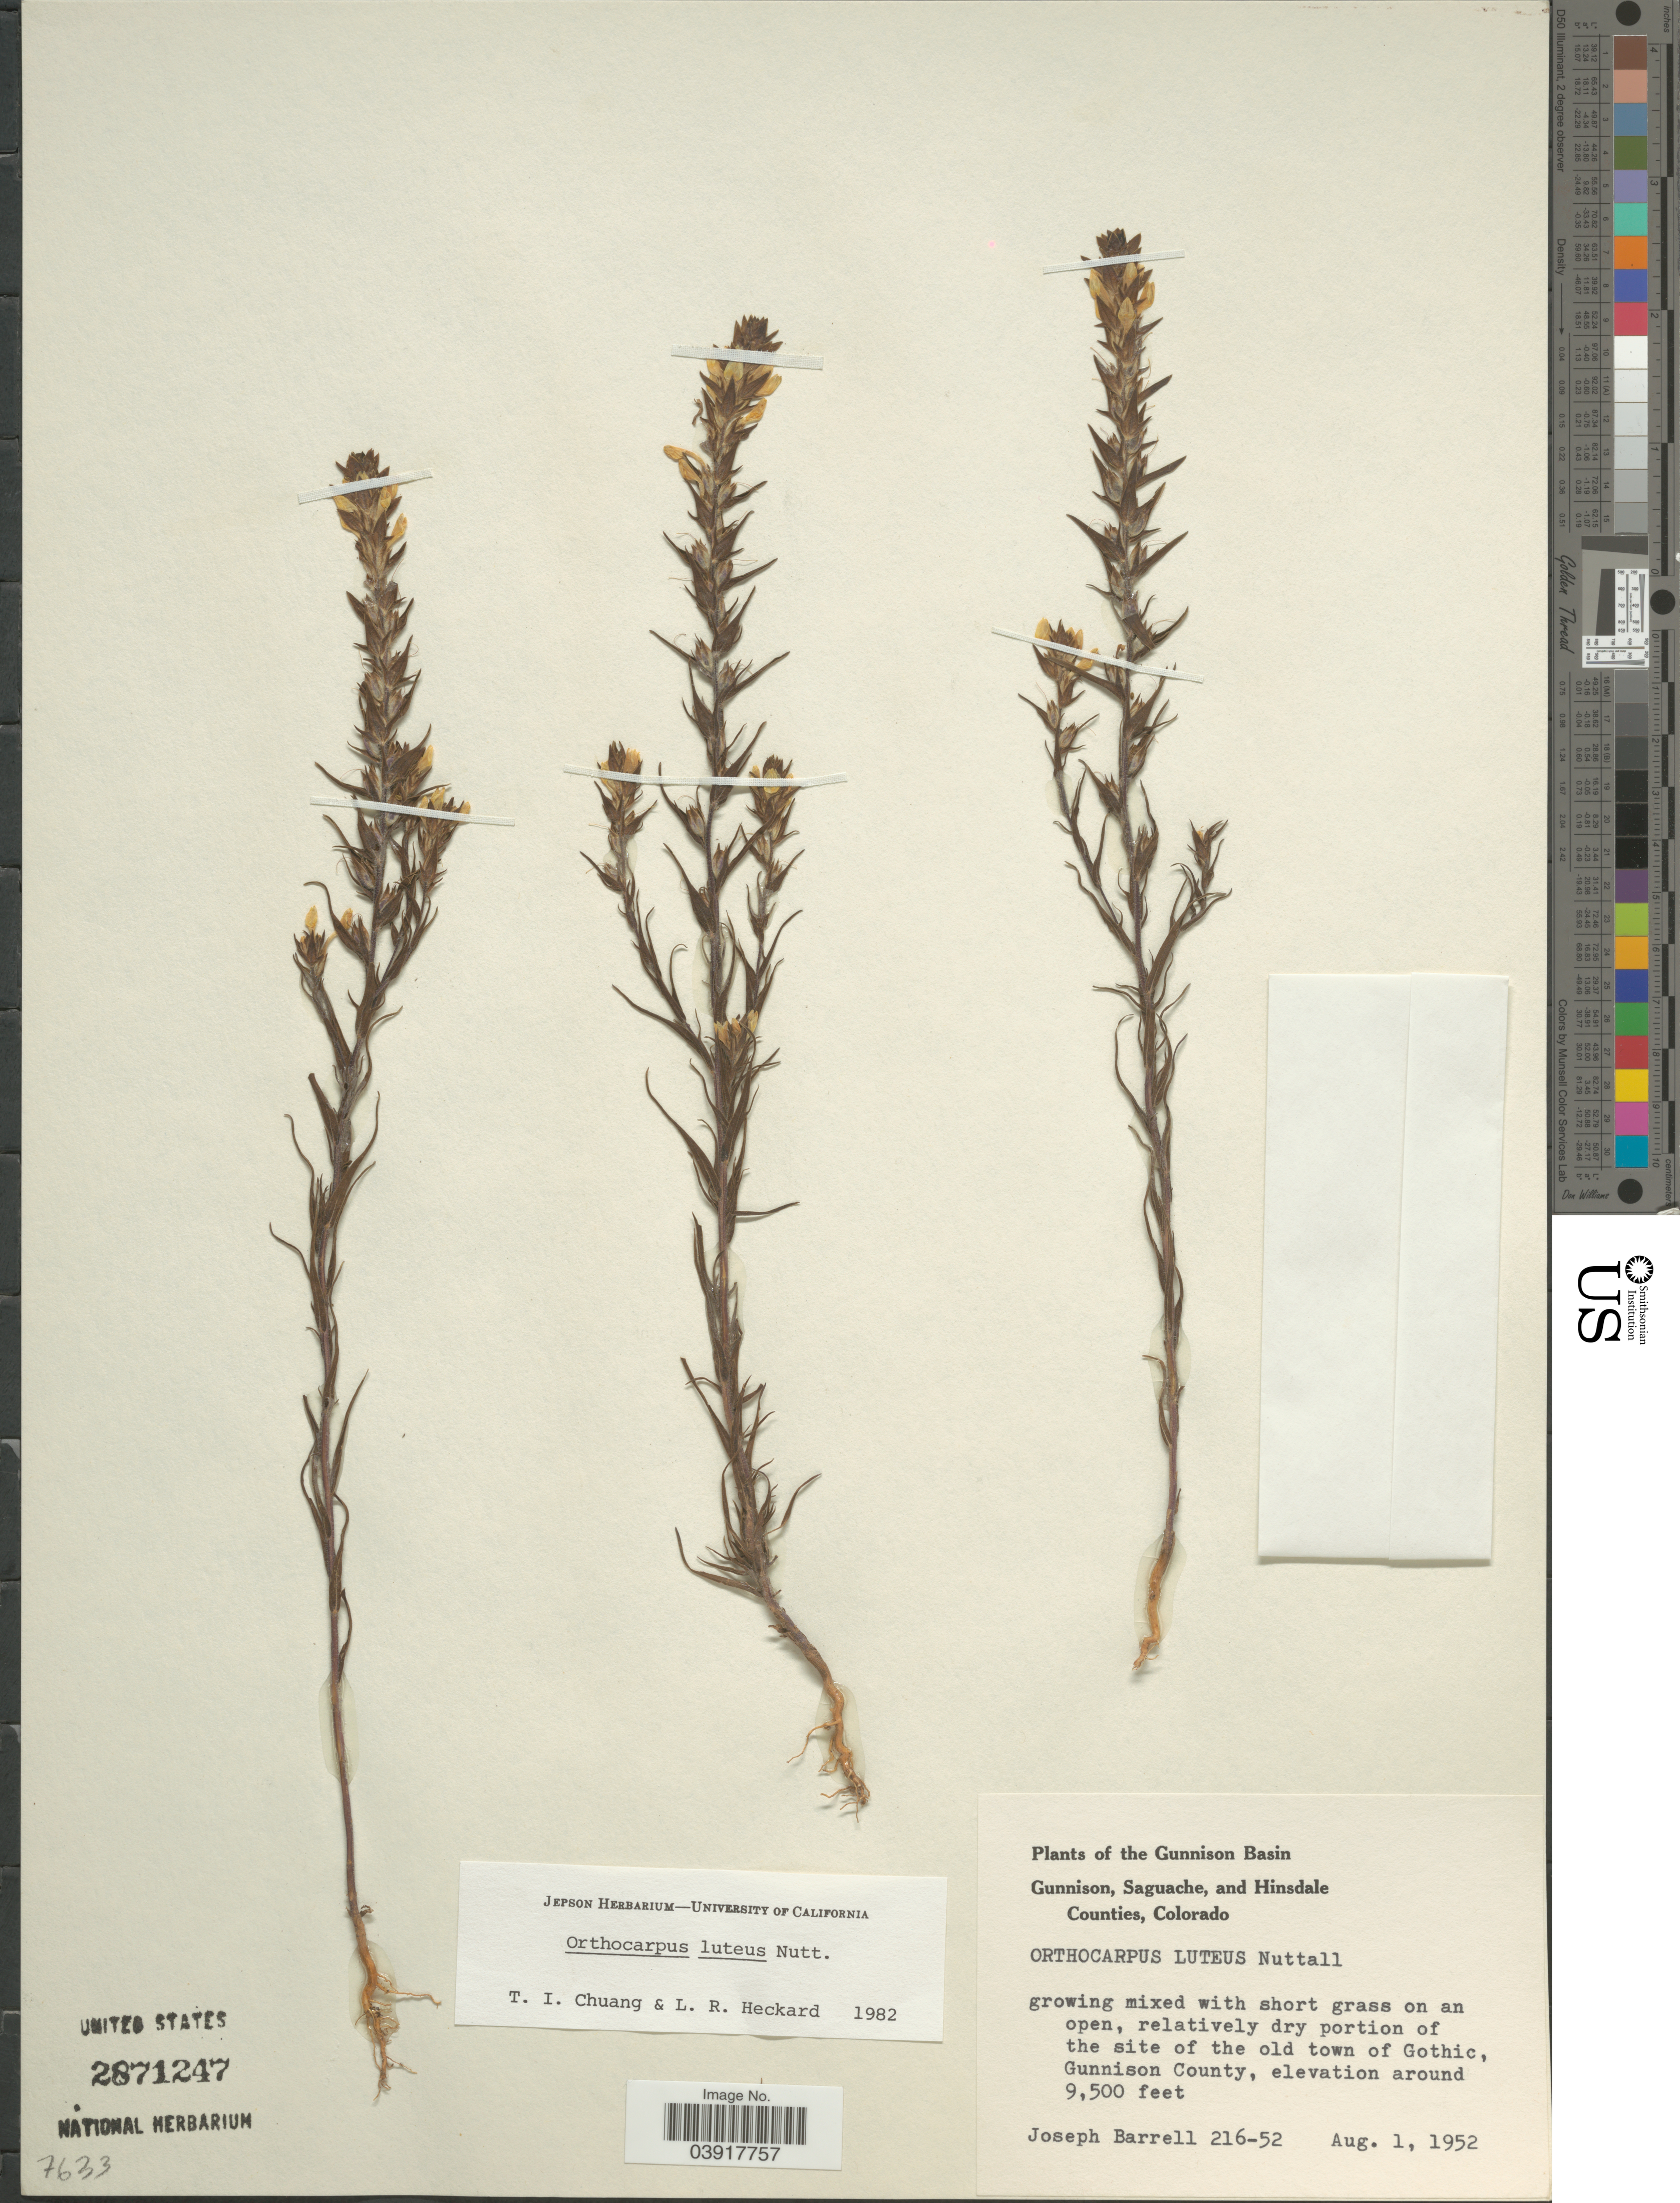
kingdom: Plantae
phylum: Tracheophyta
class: Magnoliopsida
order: Lamiales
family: Orobanchaceae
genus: Orthocarpus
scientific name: Orthocarpus luteus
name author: Nutt.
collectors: J. Barrell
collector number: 216-52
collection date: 1952-08-01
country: United States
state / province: Colorado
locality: The Gunnison Basin. On an open, relatively dry portion of the site of the old town of Gothic, Gunnison County.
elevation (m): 2896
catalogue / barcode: US 2871247